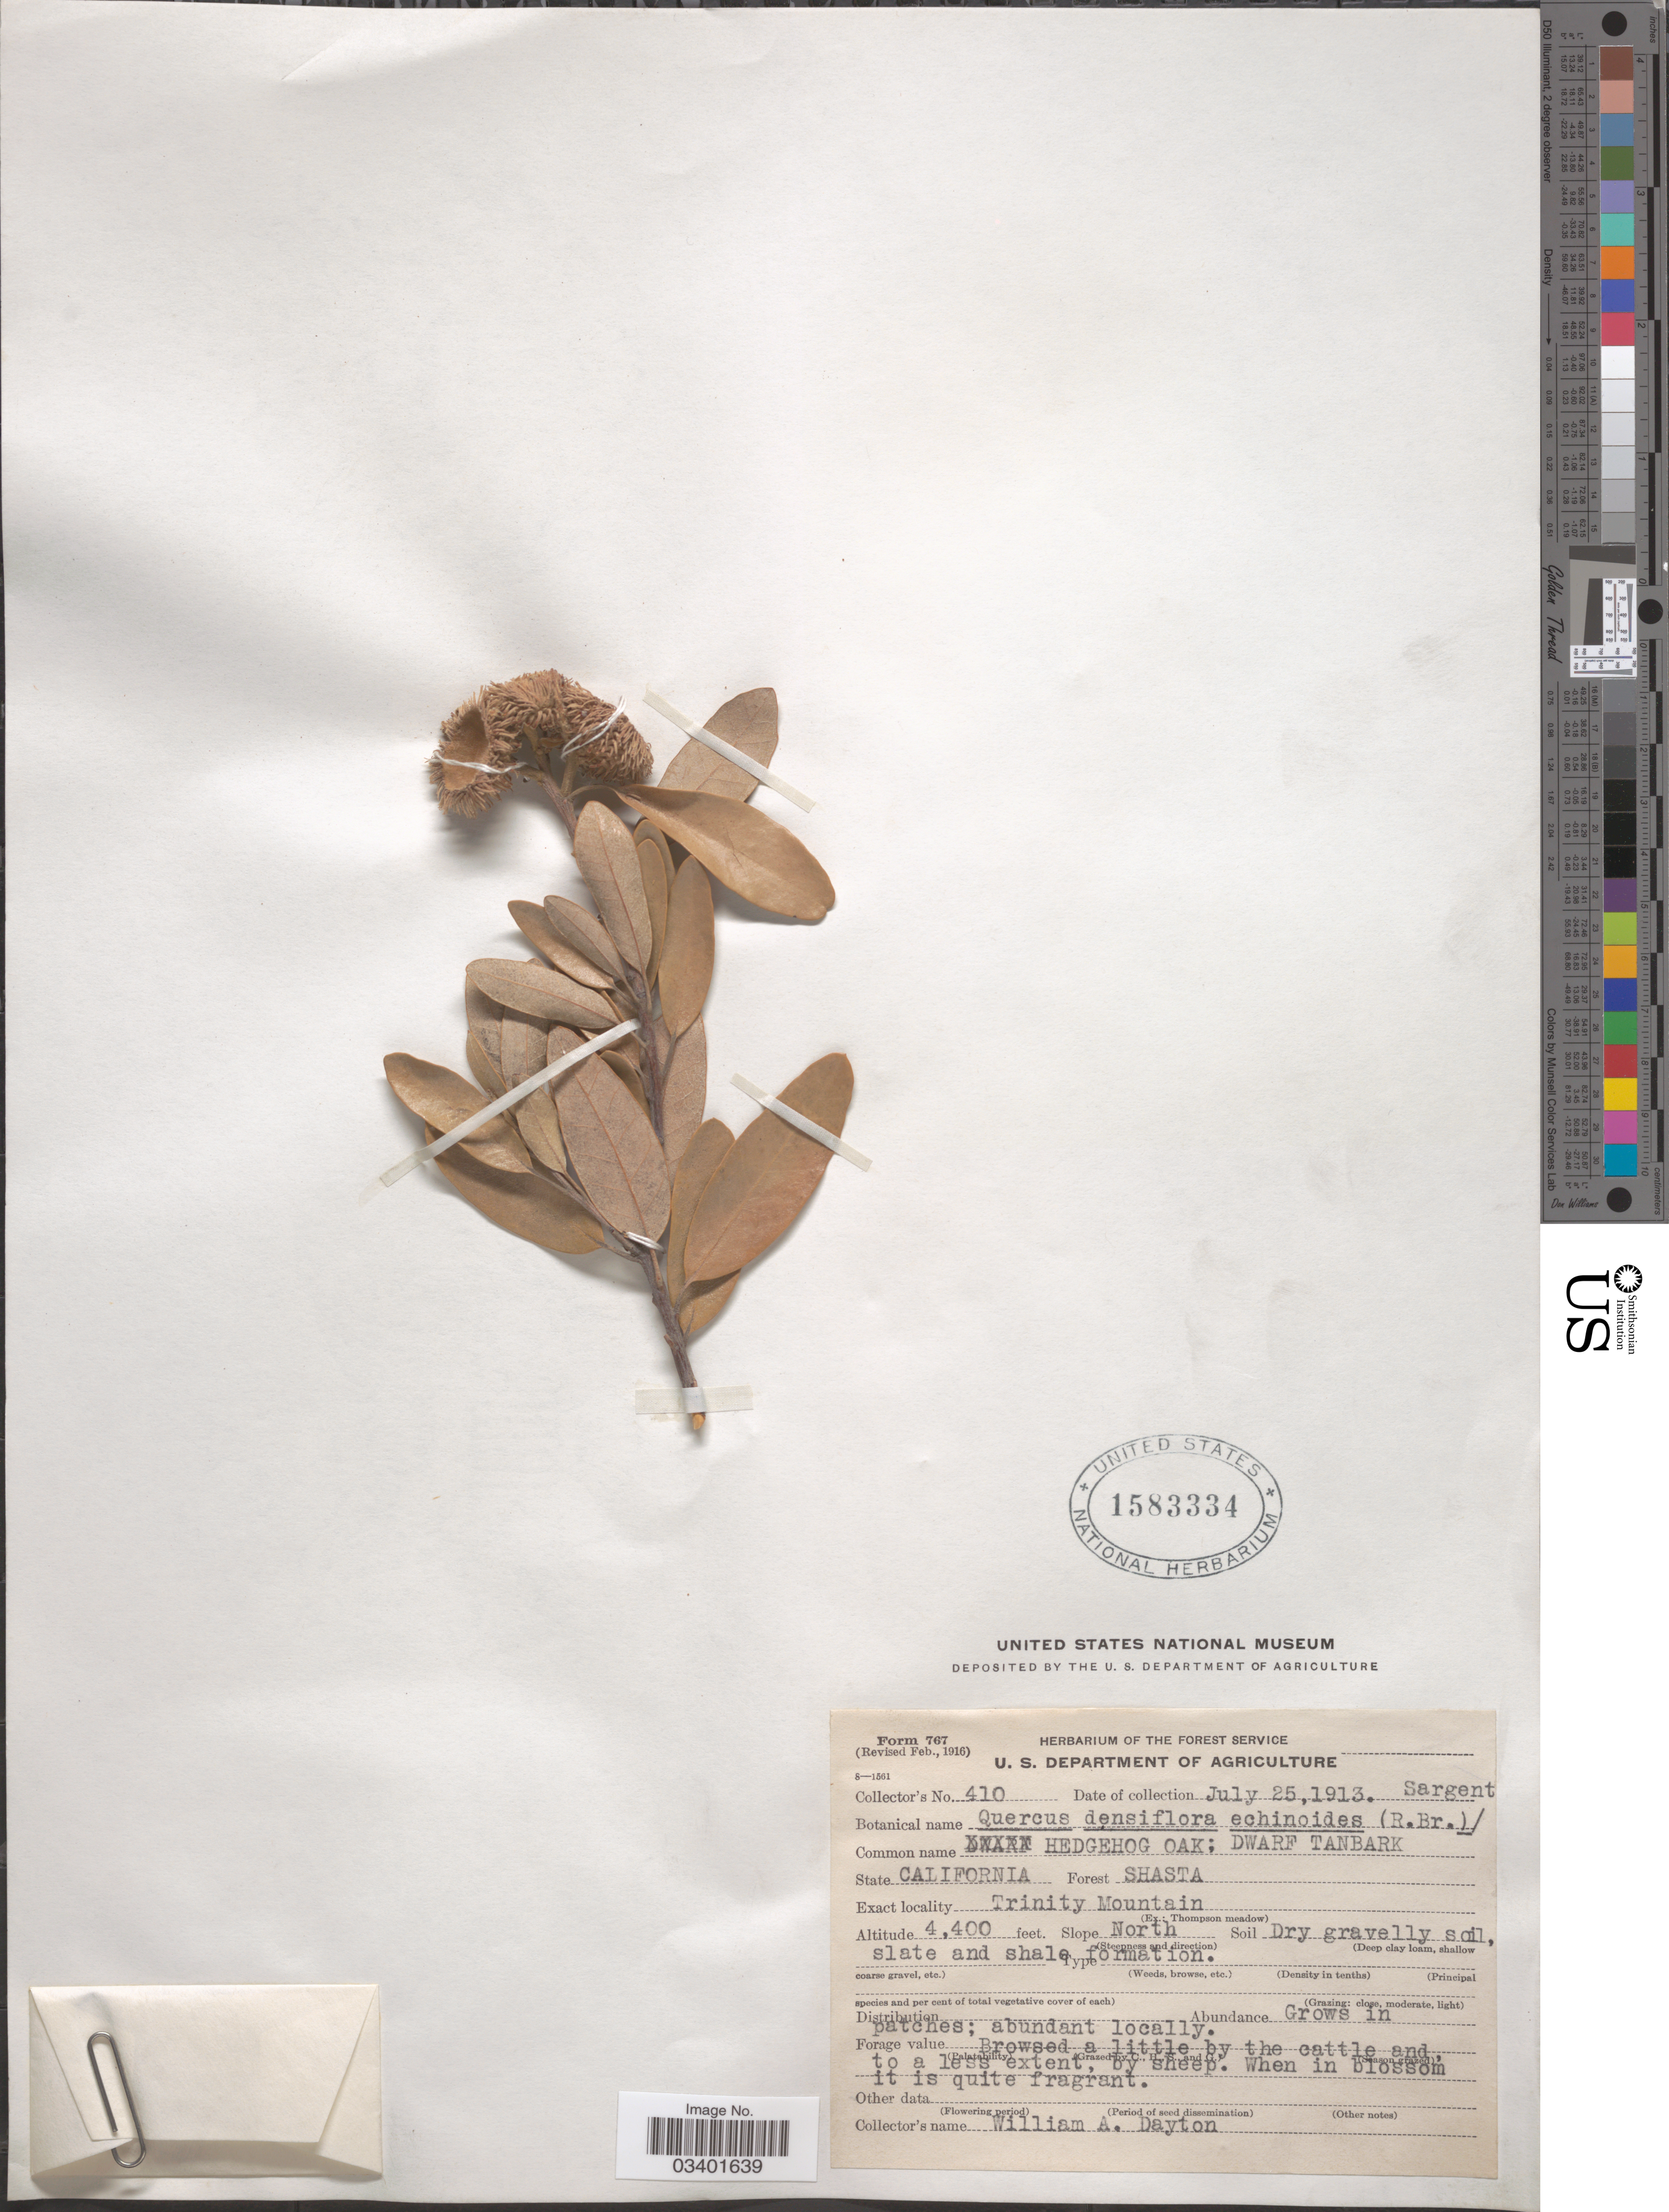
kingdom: Plantae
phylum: Tracheophyta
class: Magnoliopsida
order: Fagales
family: Fagaceae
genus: Notholithocarpus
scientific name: Notholithocarpus densiflorus var. echinoides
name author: (R. Br.ter) P. S. Manos et al.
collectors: W. Dayton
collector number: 410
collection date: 1913-07-25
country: United States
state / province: California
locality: Forest Shasta. Trinity Mountain.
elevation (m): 1341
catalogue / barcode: US 1583334